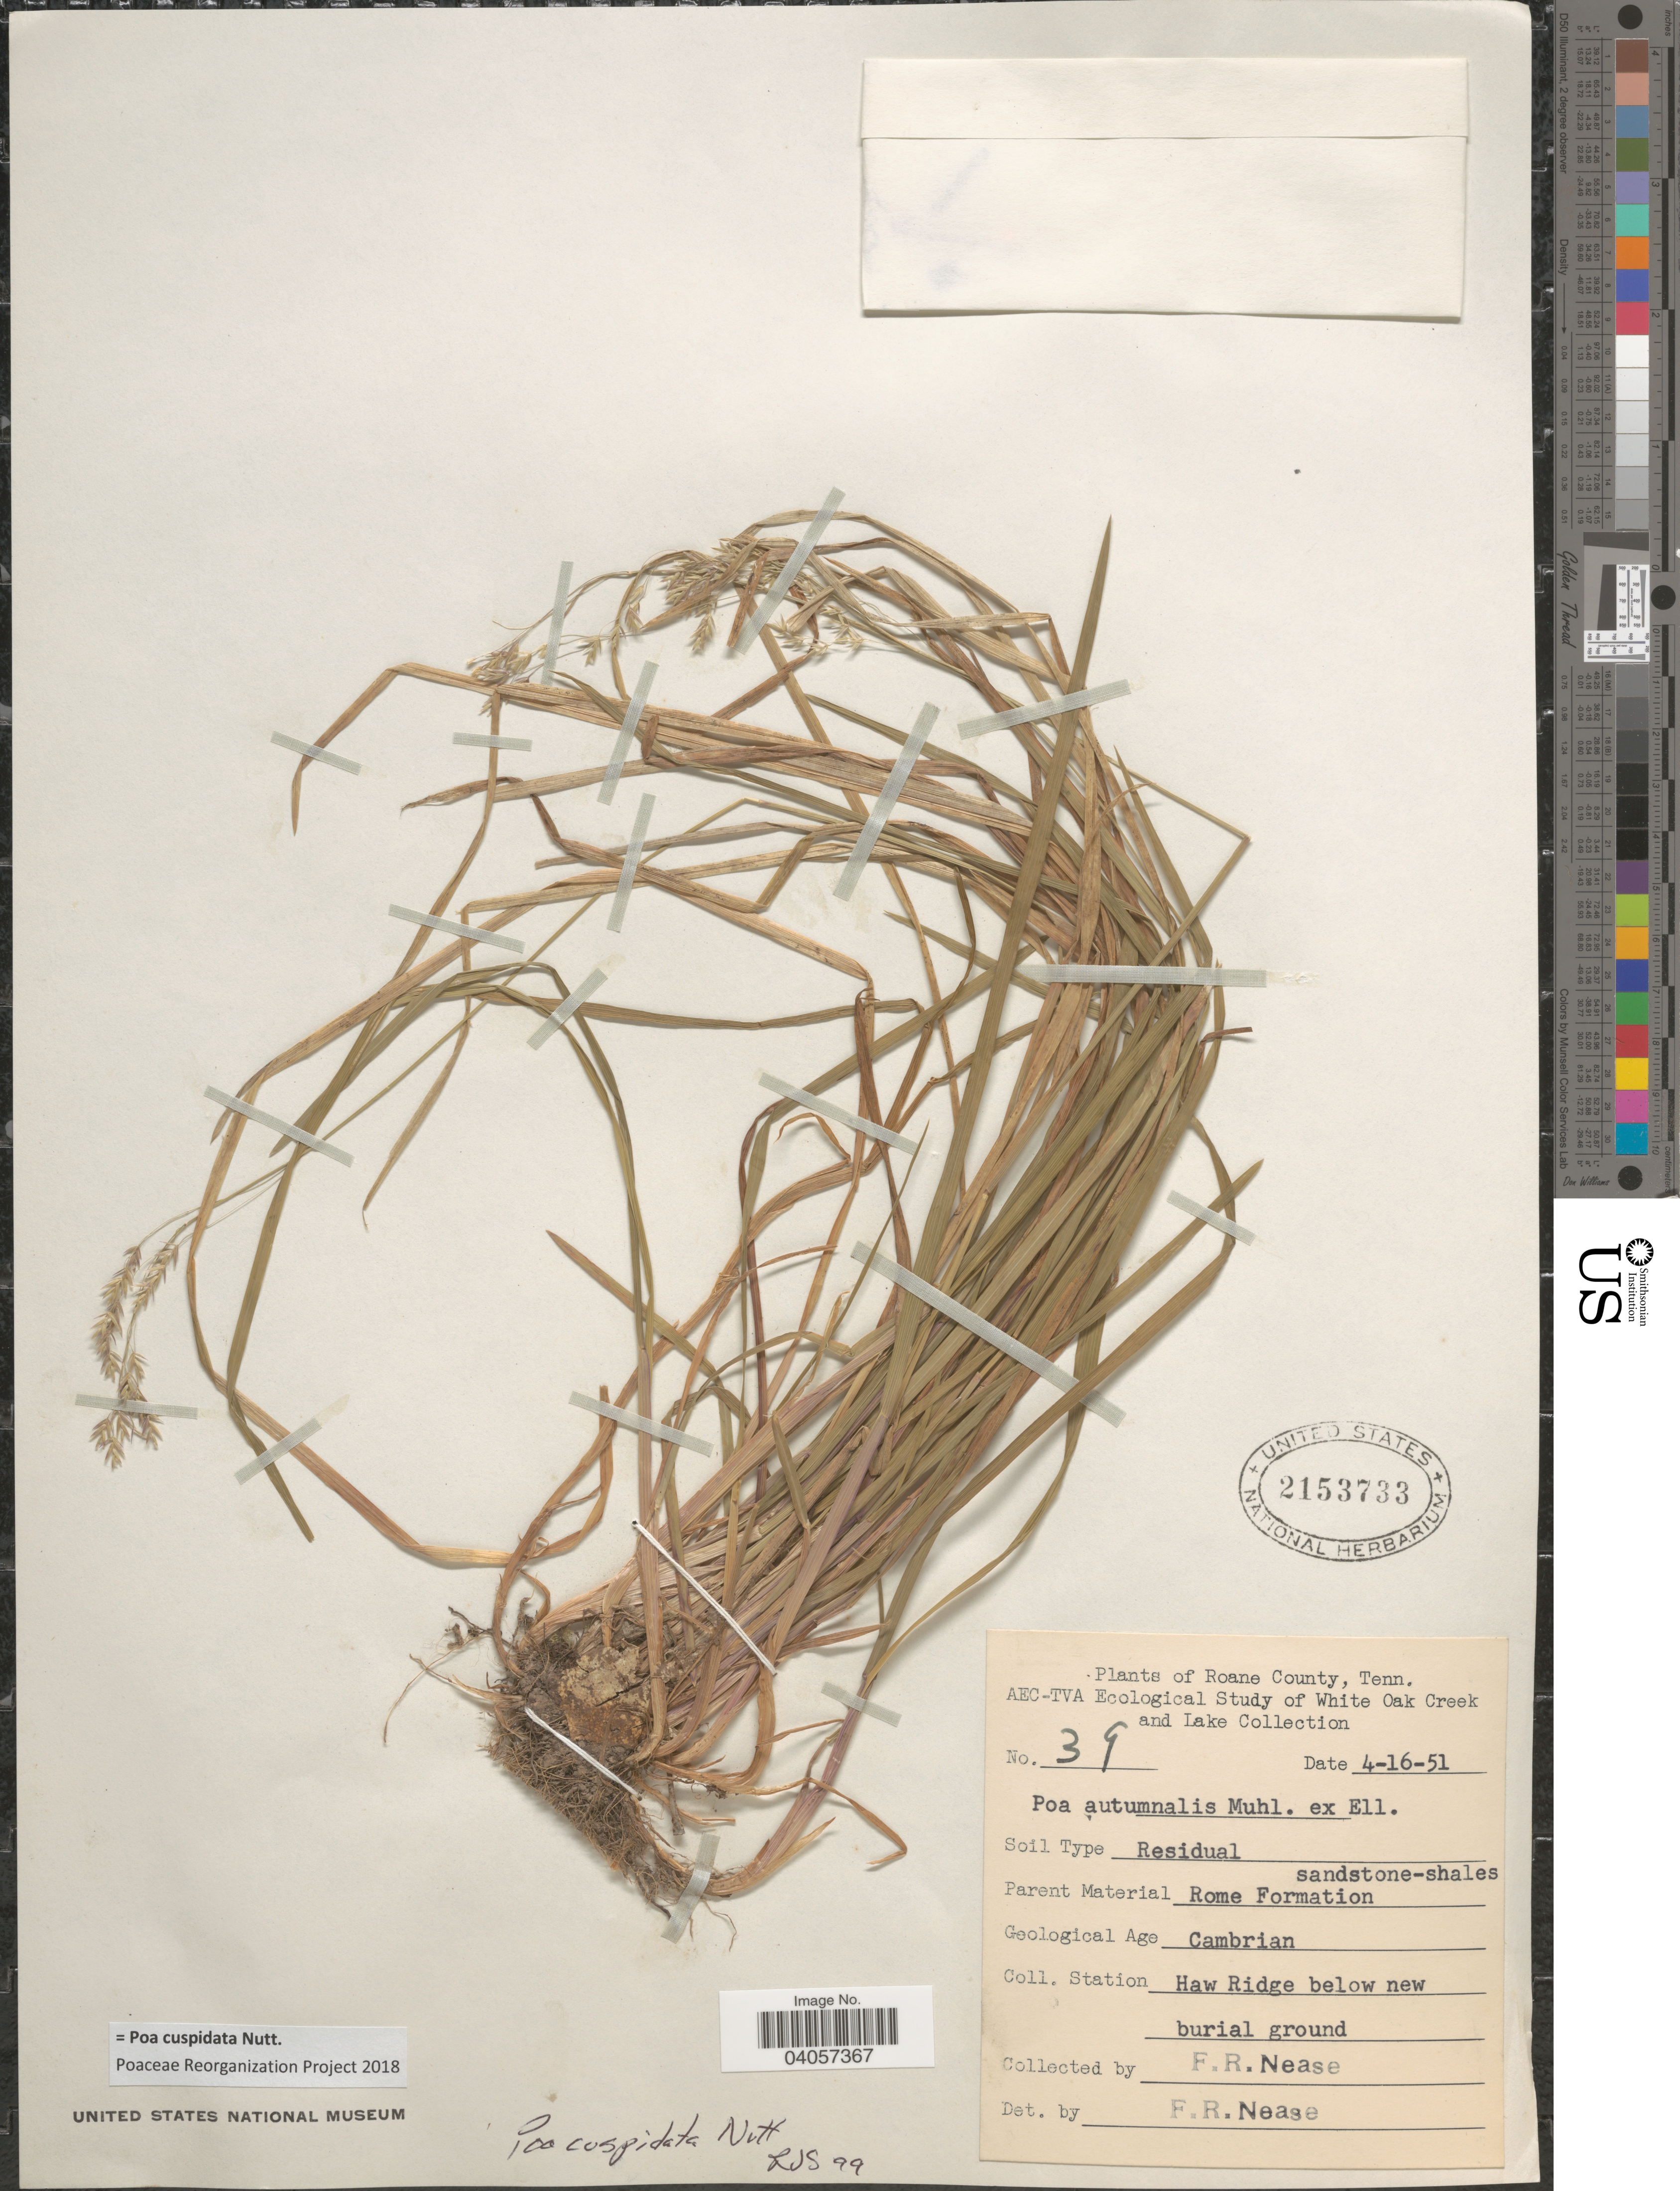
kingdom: Plantae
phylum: Tracheophyta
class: Liliopsida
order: Poales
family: Poaceae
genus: Poa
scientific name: Poa cuspidata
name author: Nutt.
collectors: F. Nease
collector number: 39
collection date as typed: Transcribed d/m/y: 16/4/51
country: United States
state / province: Tennessee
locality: Roane County. White Oak Creek and Lake [unsure placement] Haw Ridge below new burial ground.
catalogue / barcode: US 2153733